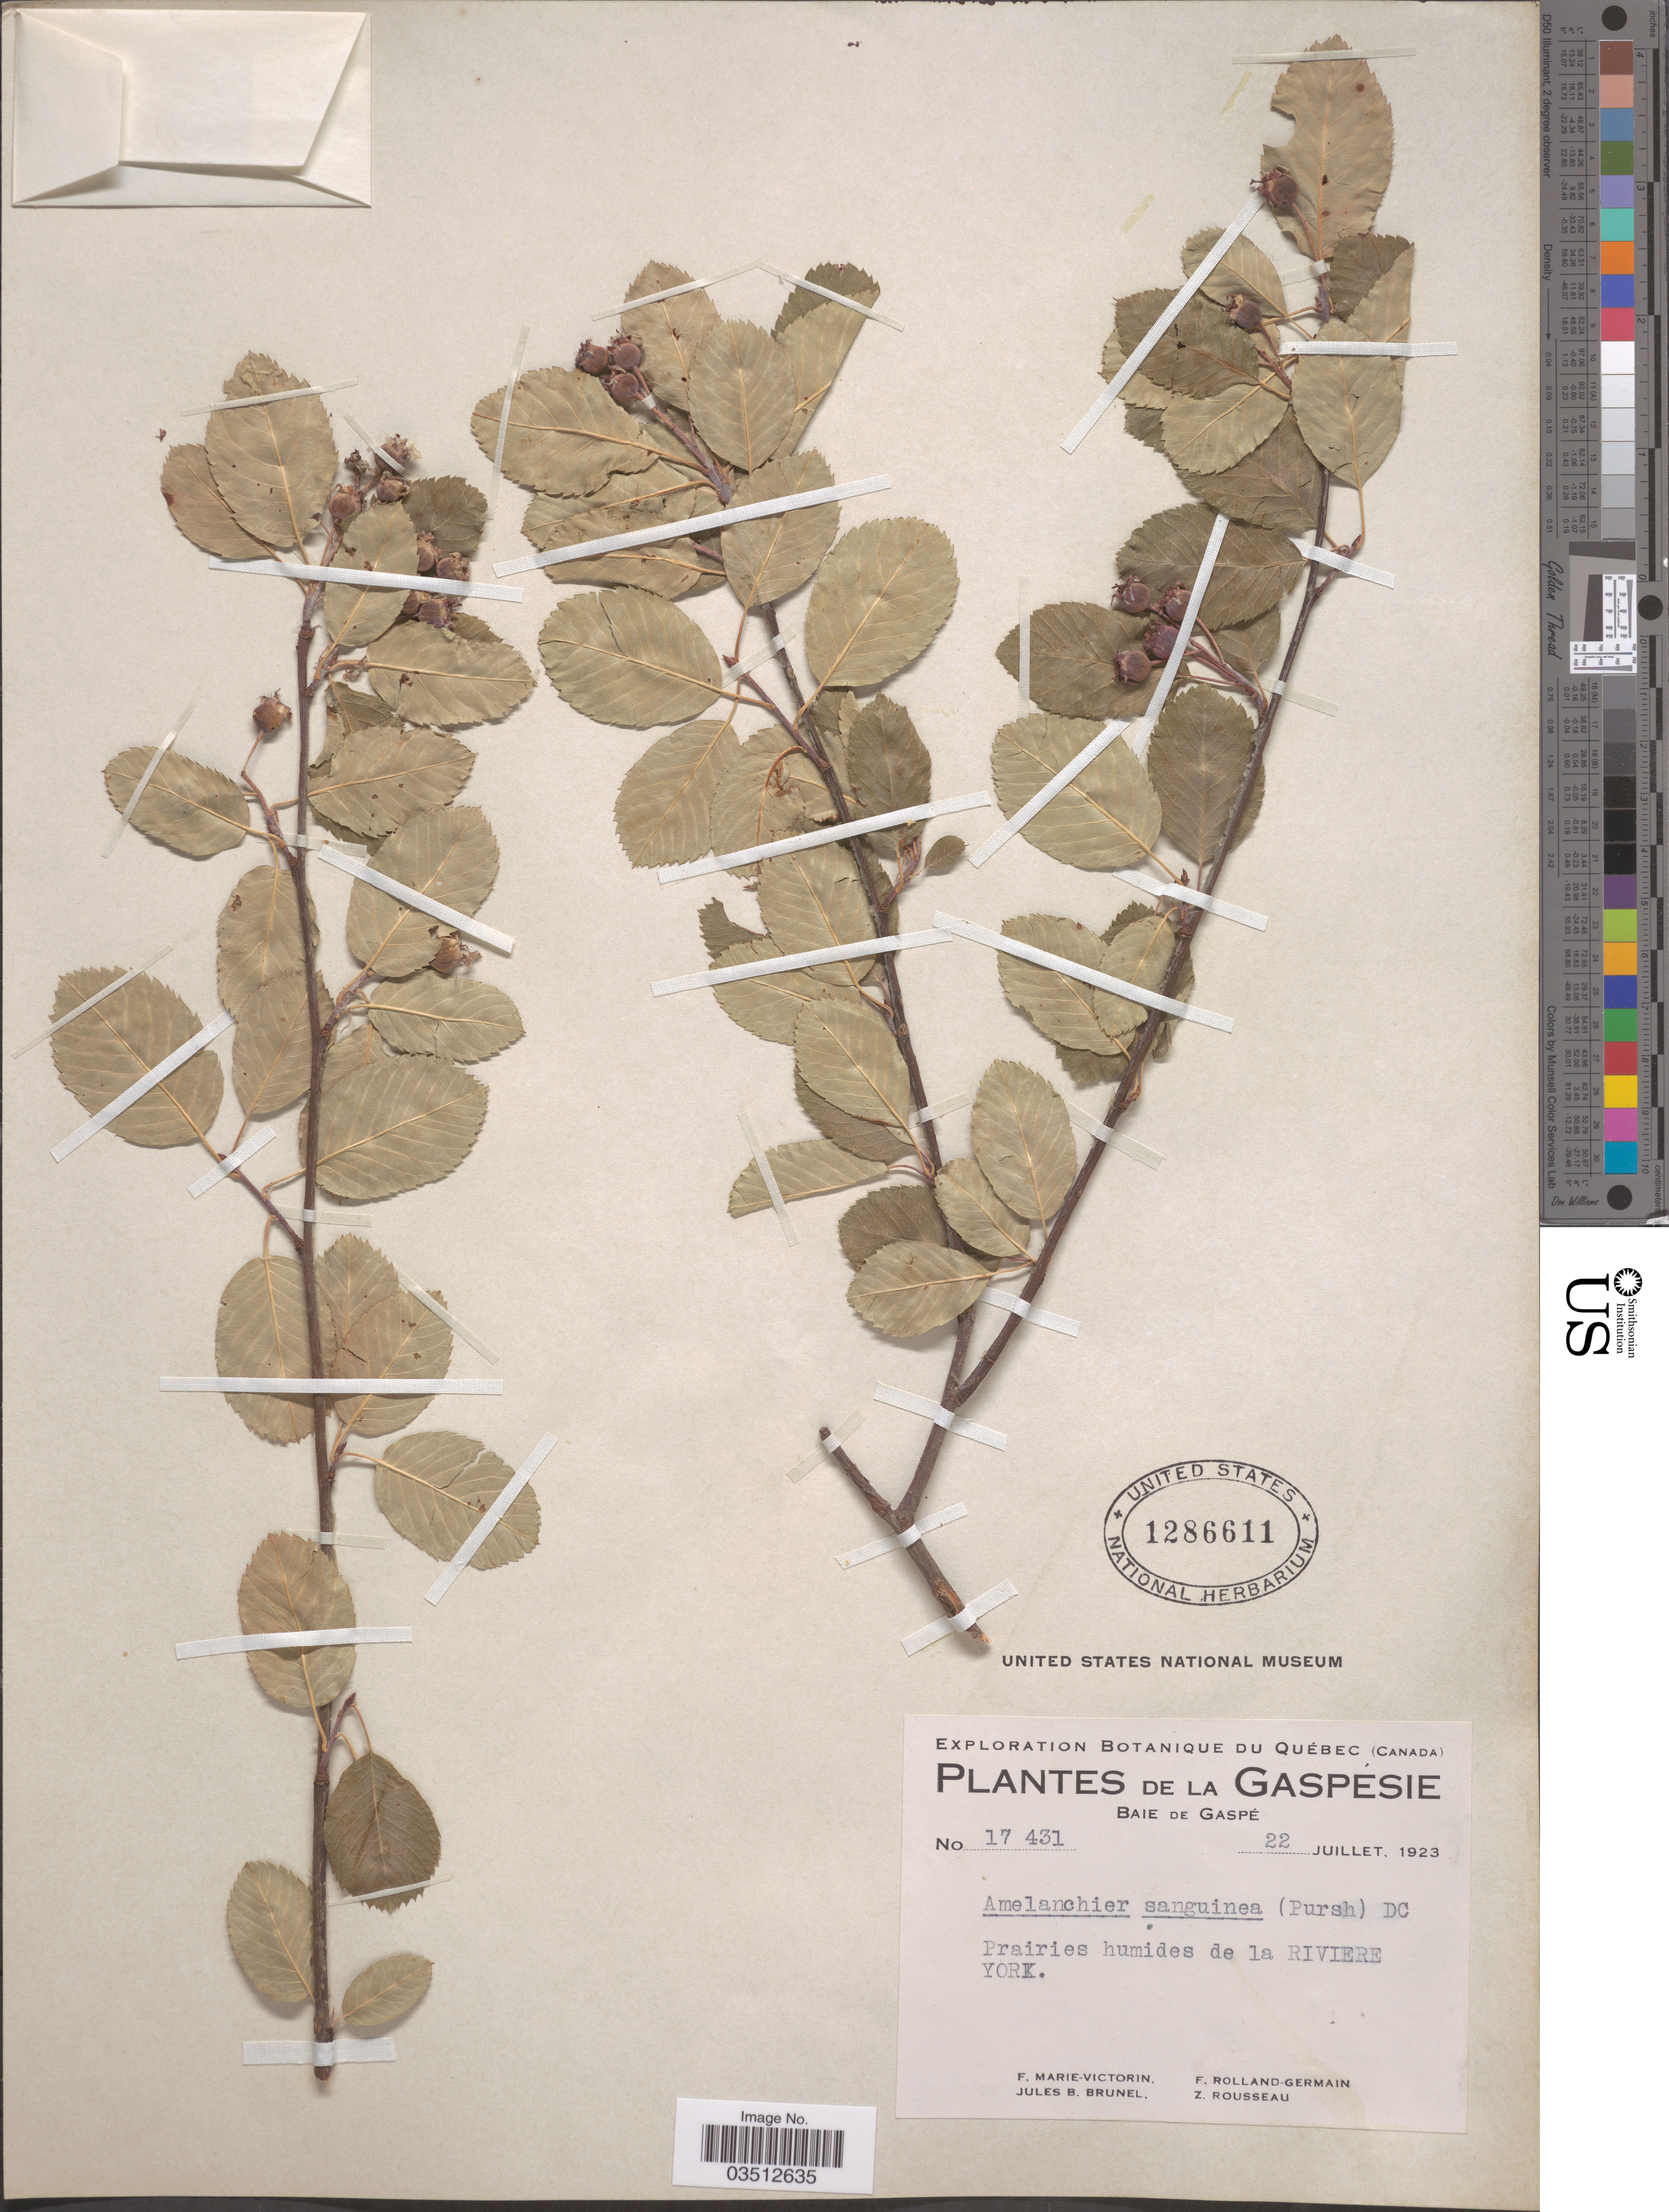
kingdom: Plantae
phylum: Tracheophyta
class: Magnoliopsida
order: Rosales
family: Rosaceae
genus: Amelanchier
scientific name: Amelanchier sanguinea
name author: (Pursh) DC.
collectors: F. Marie-Victorin, J. Brunel, Rolland-Germain & Z. Rousseau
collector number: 17 431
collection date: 1923-07-22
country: Canada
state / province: Quebec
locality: La Gaspésie, Baie de Gaspé. Prairies humides de la Riviere York.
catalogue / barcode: US 1286611